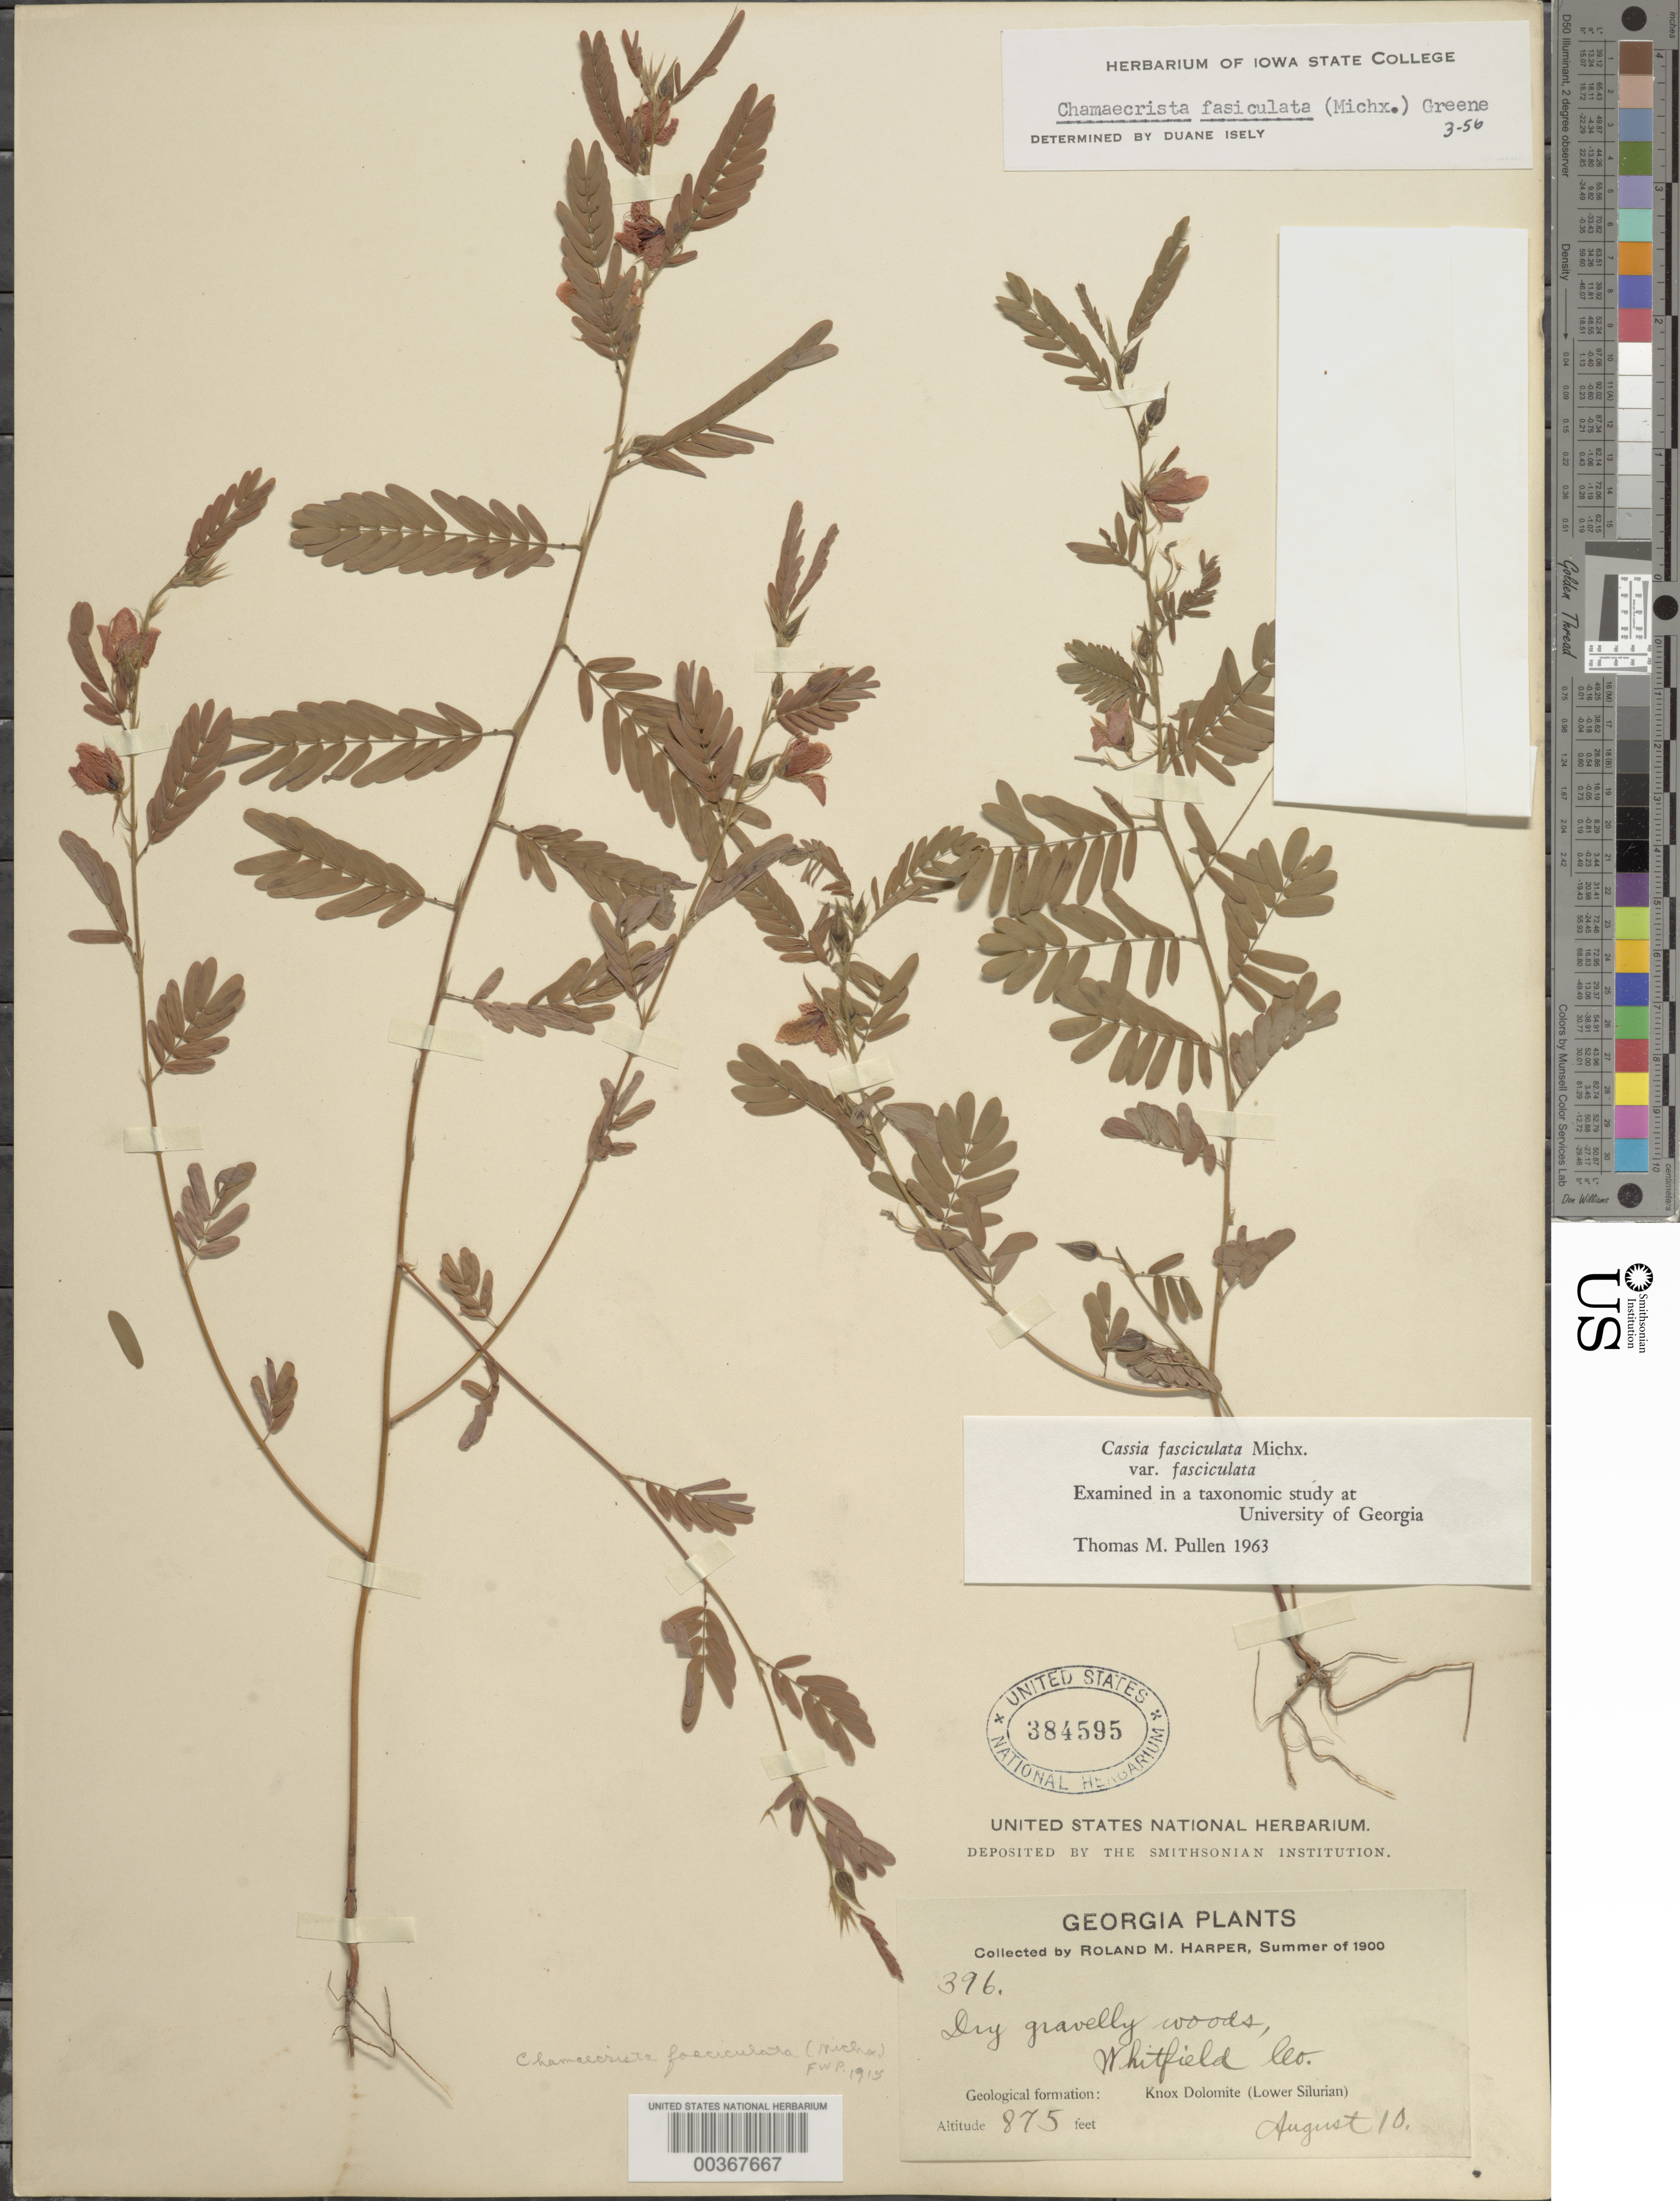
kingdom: Plantae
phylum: Tracheophyta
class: Magnoliopsida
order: Fabales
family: Fabaceae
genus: Chamaecrista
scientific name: Chamaecrista fasciculata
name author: (Michx.) Greene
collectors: R. M. Harper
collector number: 396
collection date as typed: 10 Aug 1900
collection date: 1900-08-10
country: United States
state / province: Georgia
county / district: Whitfield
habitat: Dry gravelly woods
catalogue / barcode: US 384595